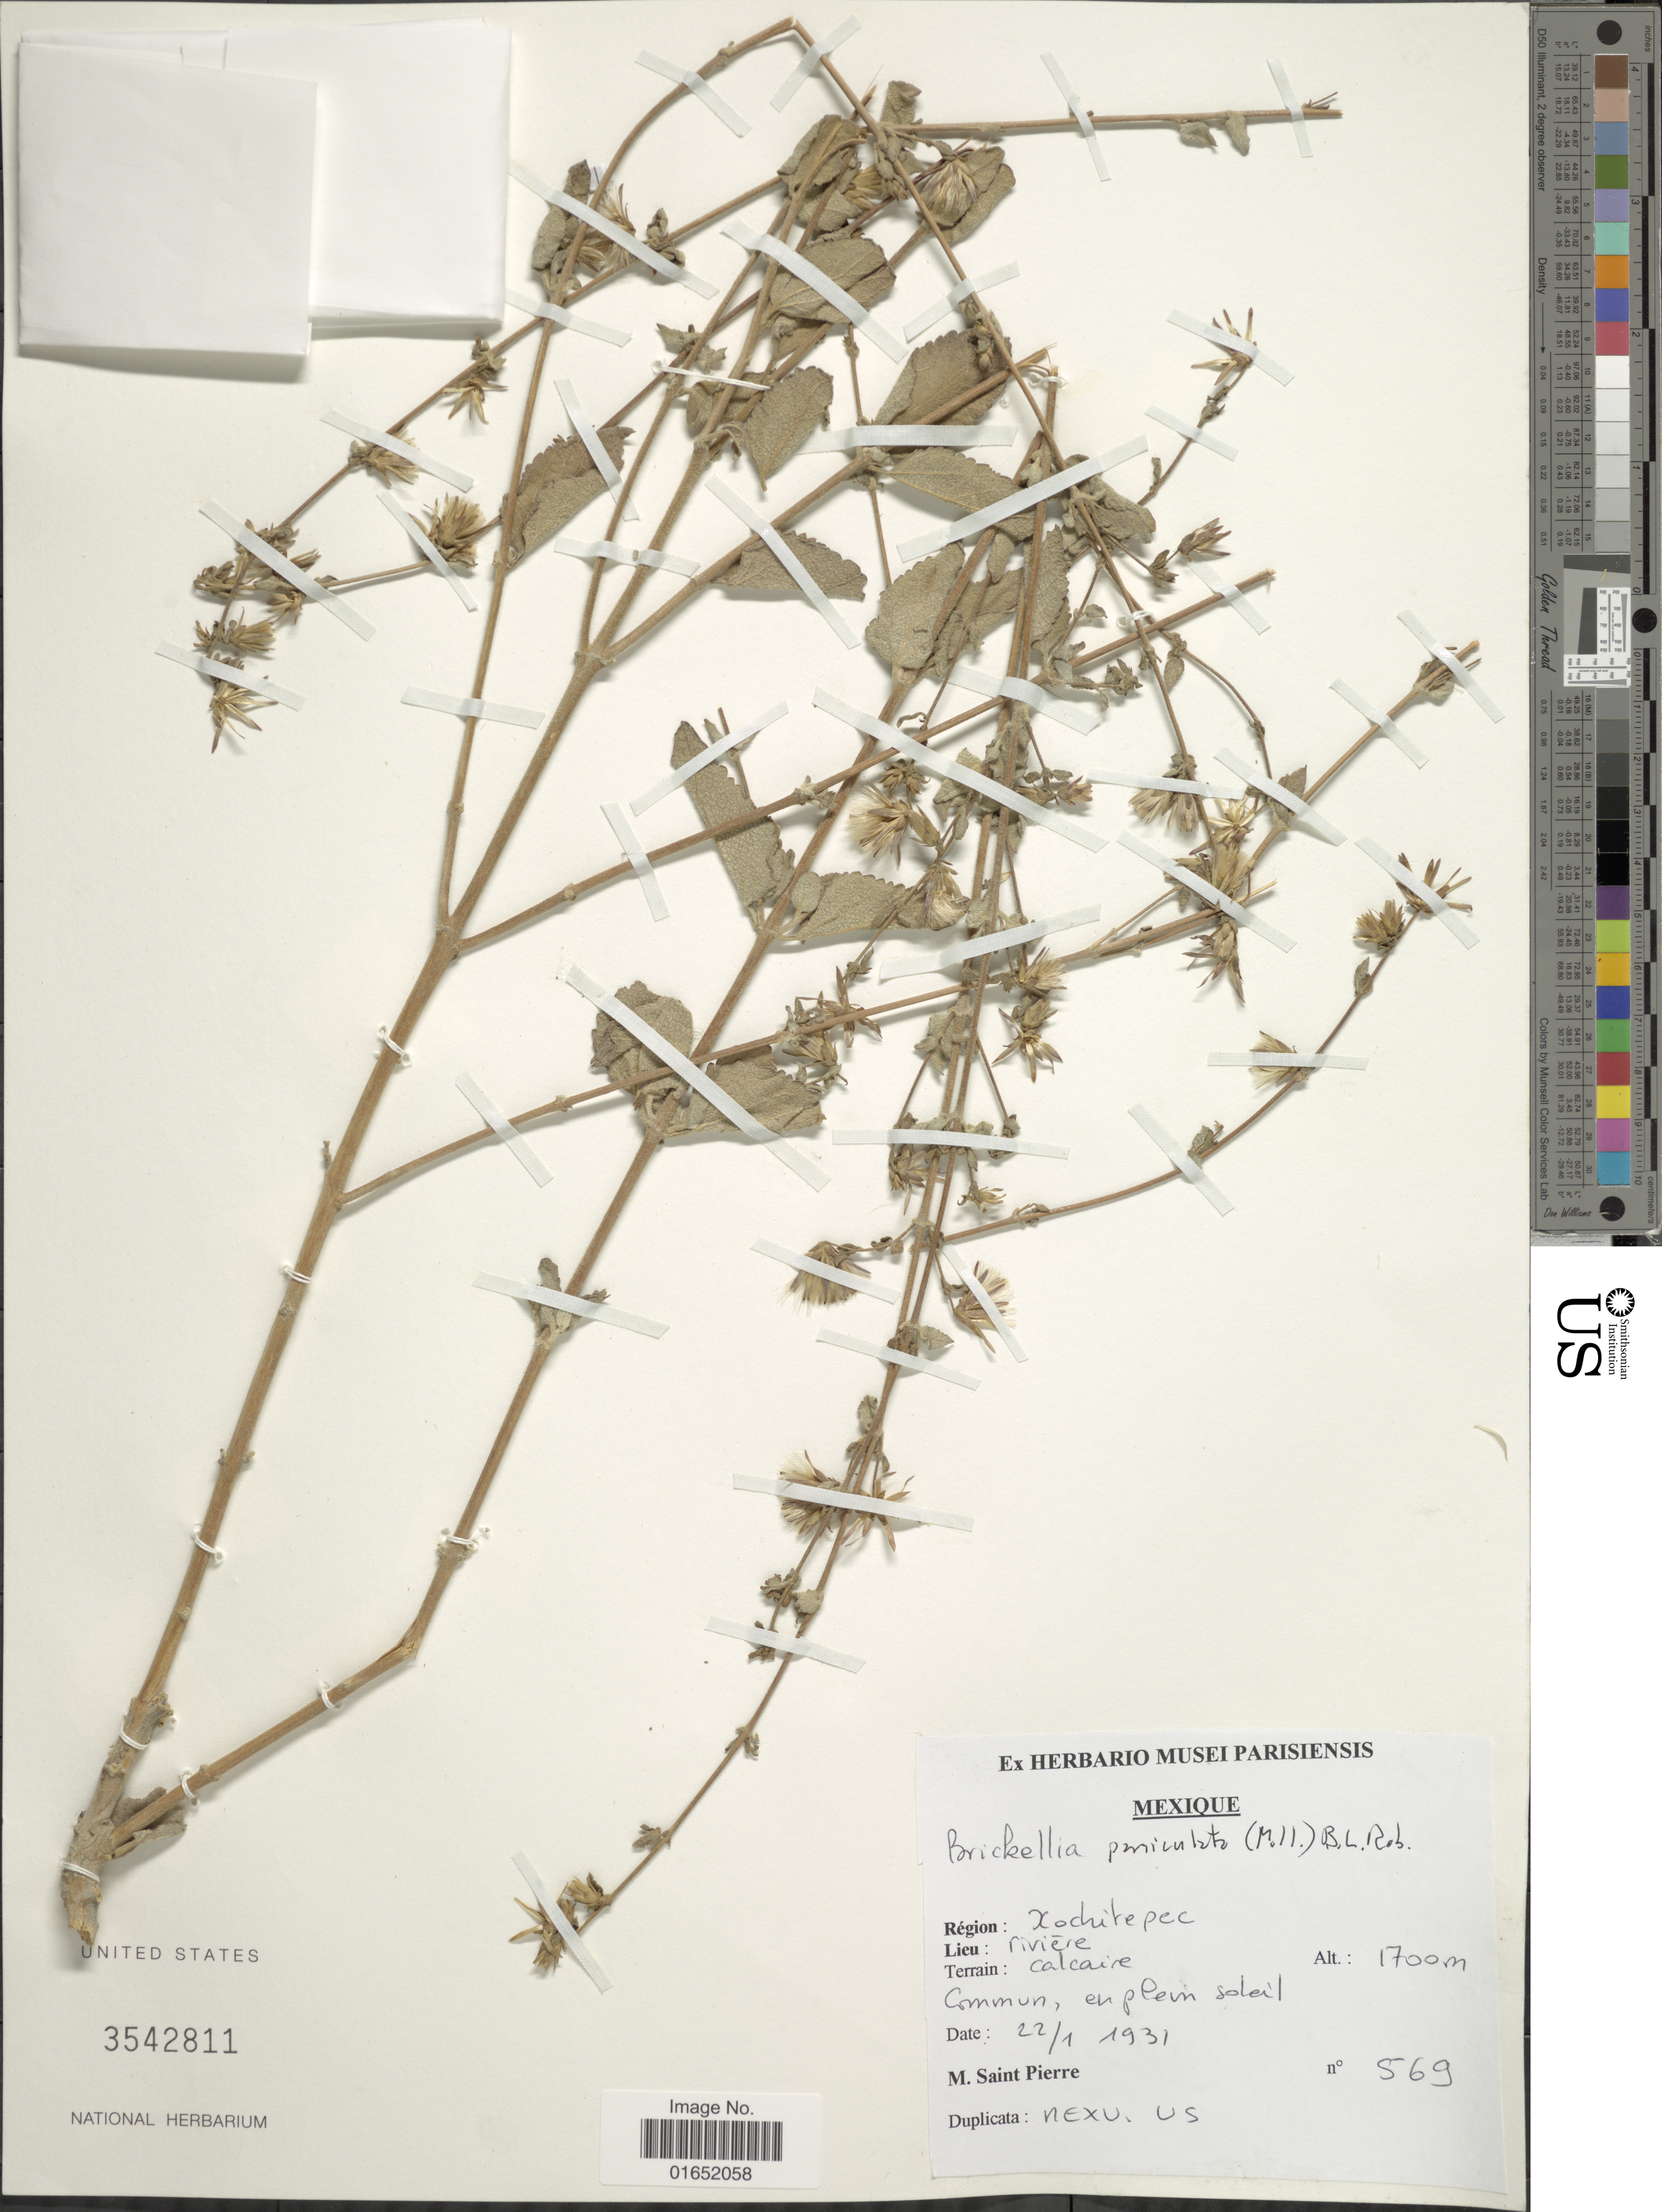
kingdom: Plantae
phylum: Tracheophyta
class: Magnoliopsida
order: Asterales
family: Asteraceae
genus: Brickellia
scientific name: Brickellia paniculata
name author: (Mill.) B.L. Rob.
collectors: M. Saint-Pierre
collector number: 569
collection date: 1931-01-22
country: Mexico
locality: Région: Xochitepec, Lieu: rivière, Terrain: calcaire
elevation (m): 1700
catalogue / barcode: US 3542811